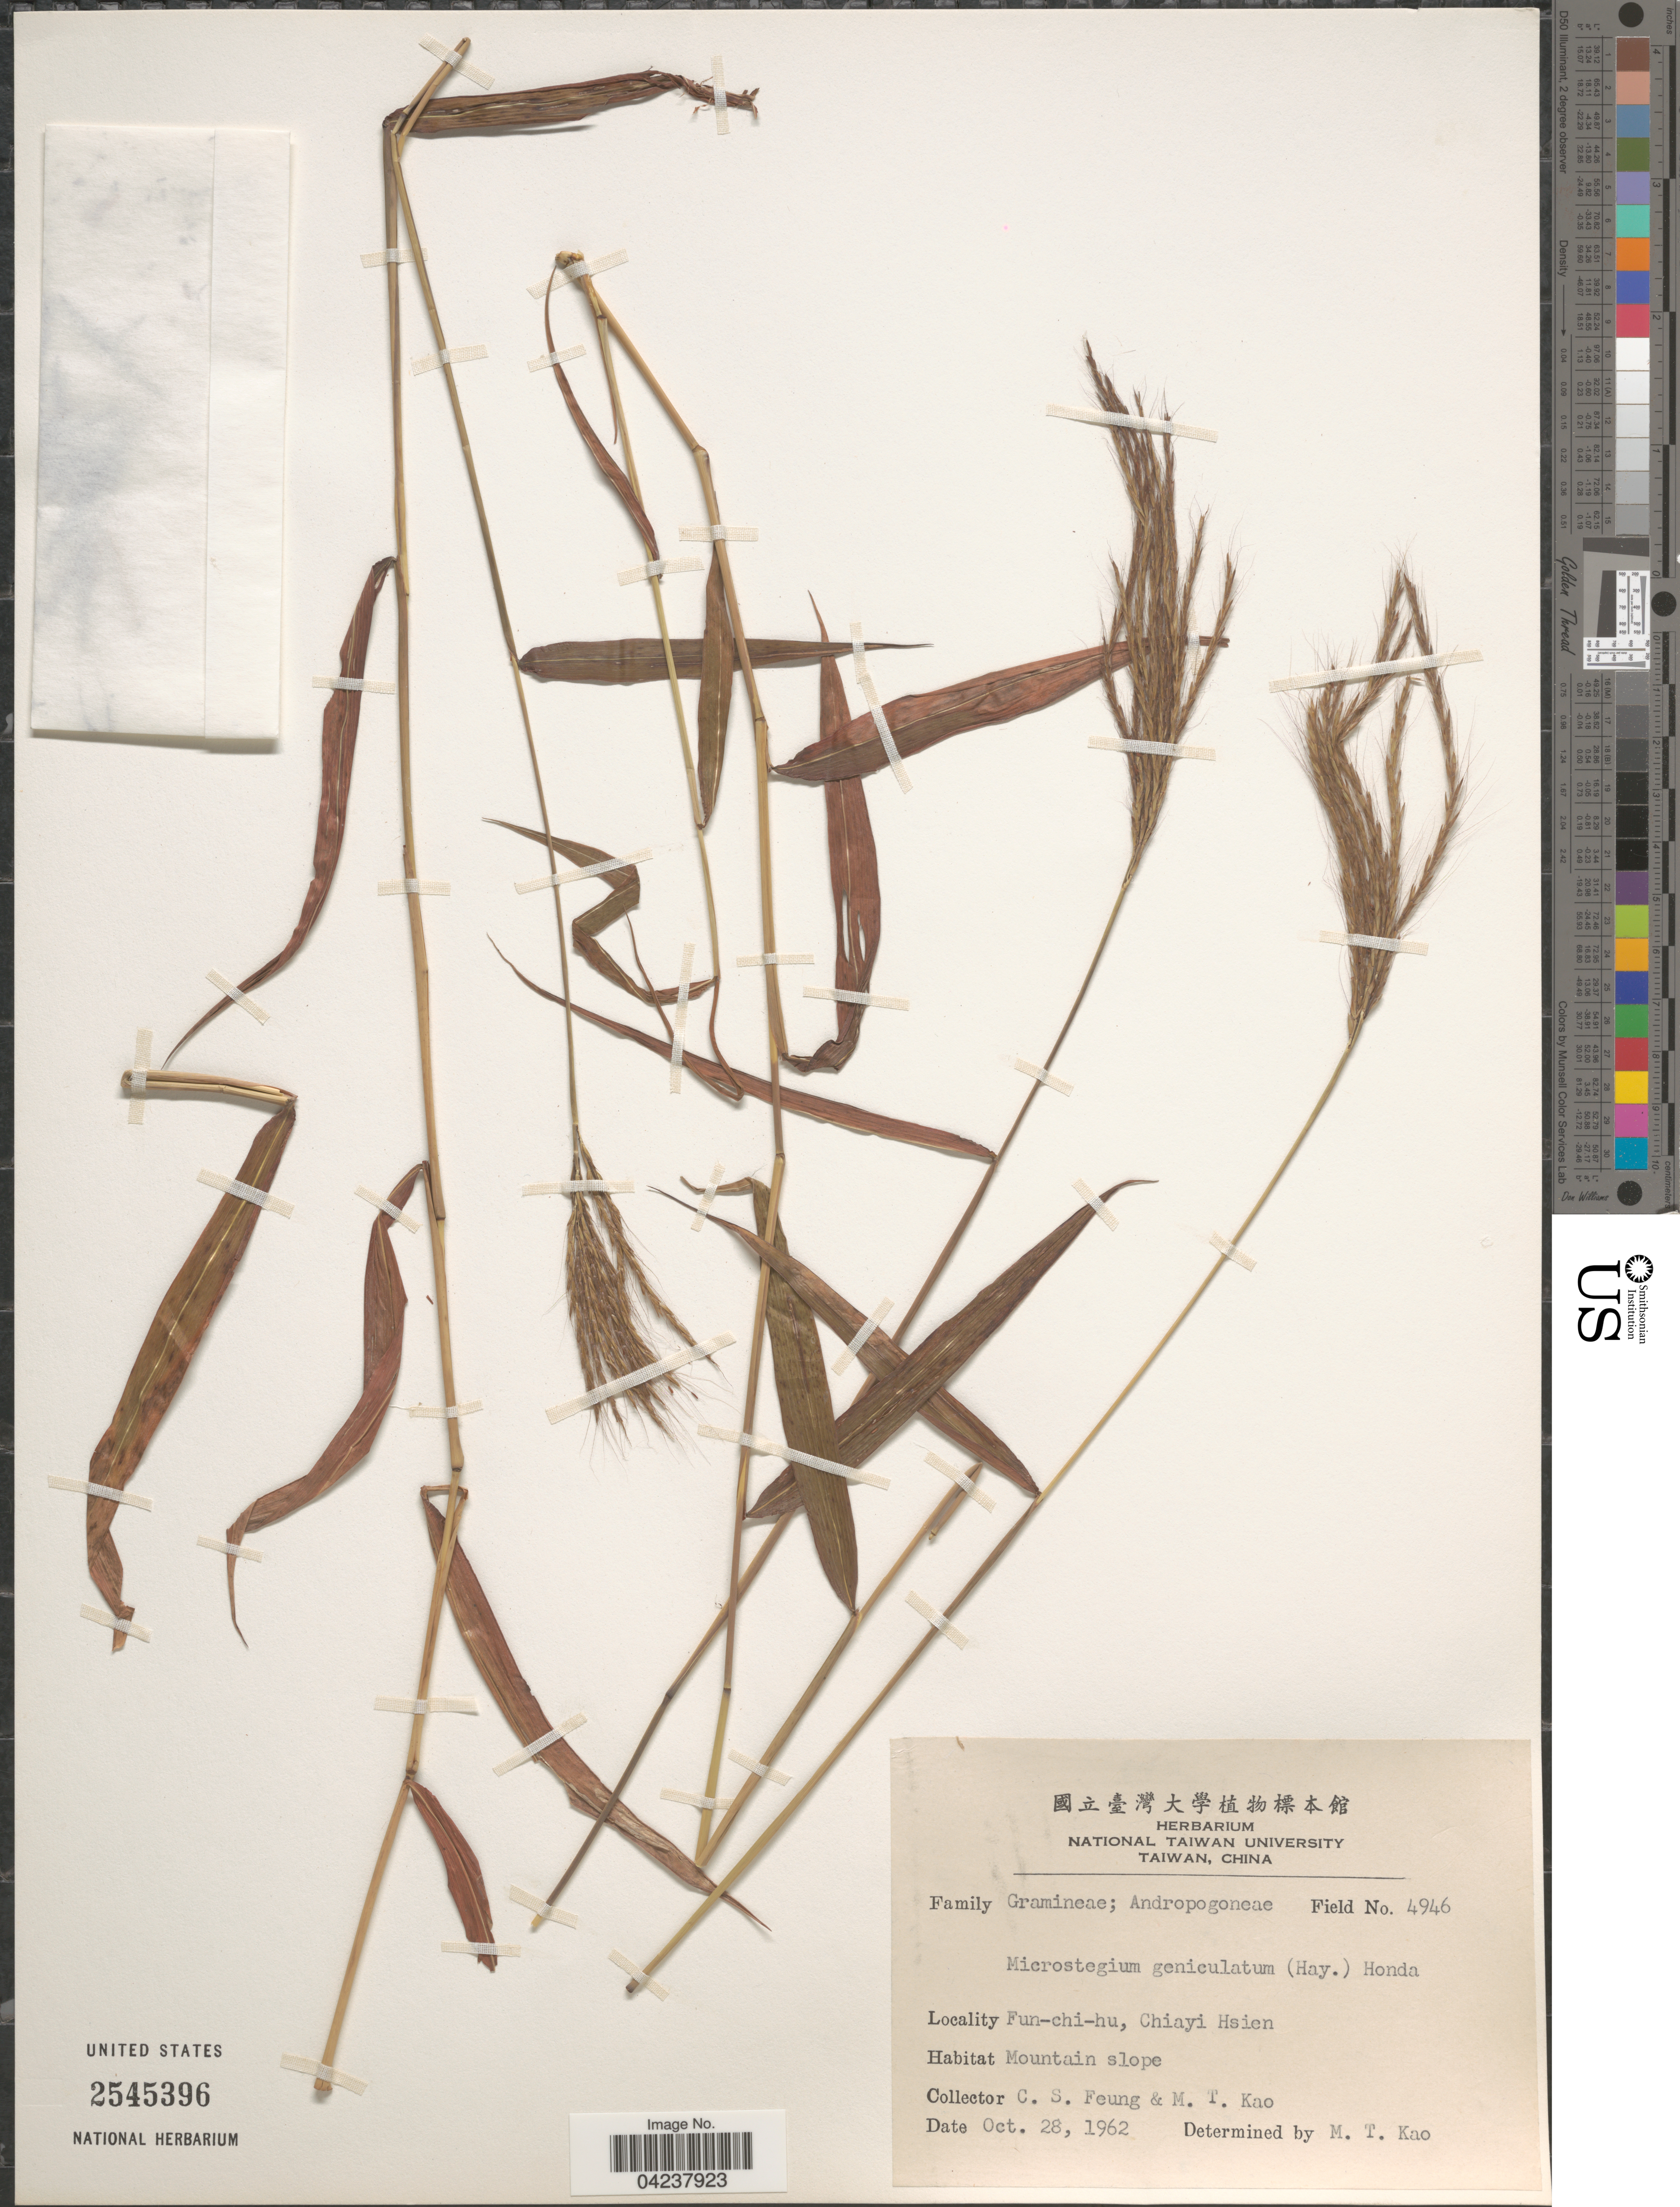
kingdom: Plantae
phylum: Tracheophyta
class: Liliopsida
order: Poales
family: Poaceae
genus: Microstegium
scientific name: Microstegium geniculatum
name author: (Hayata) Honda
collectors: C. Feung & M. T. Kao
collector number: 4946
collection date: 1962-10-28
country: Taiwan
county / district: Chiayi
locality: Fun-chi-hu, Chiayi Hsien.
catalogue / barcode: US 2545396